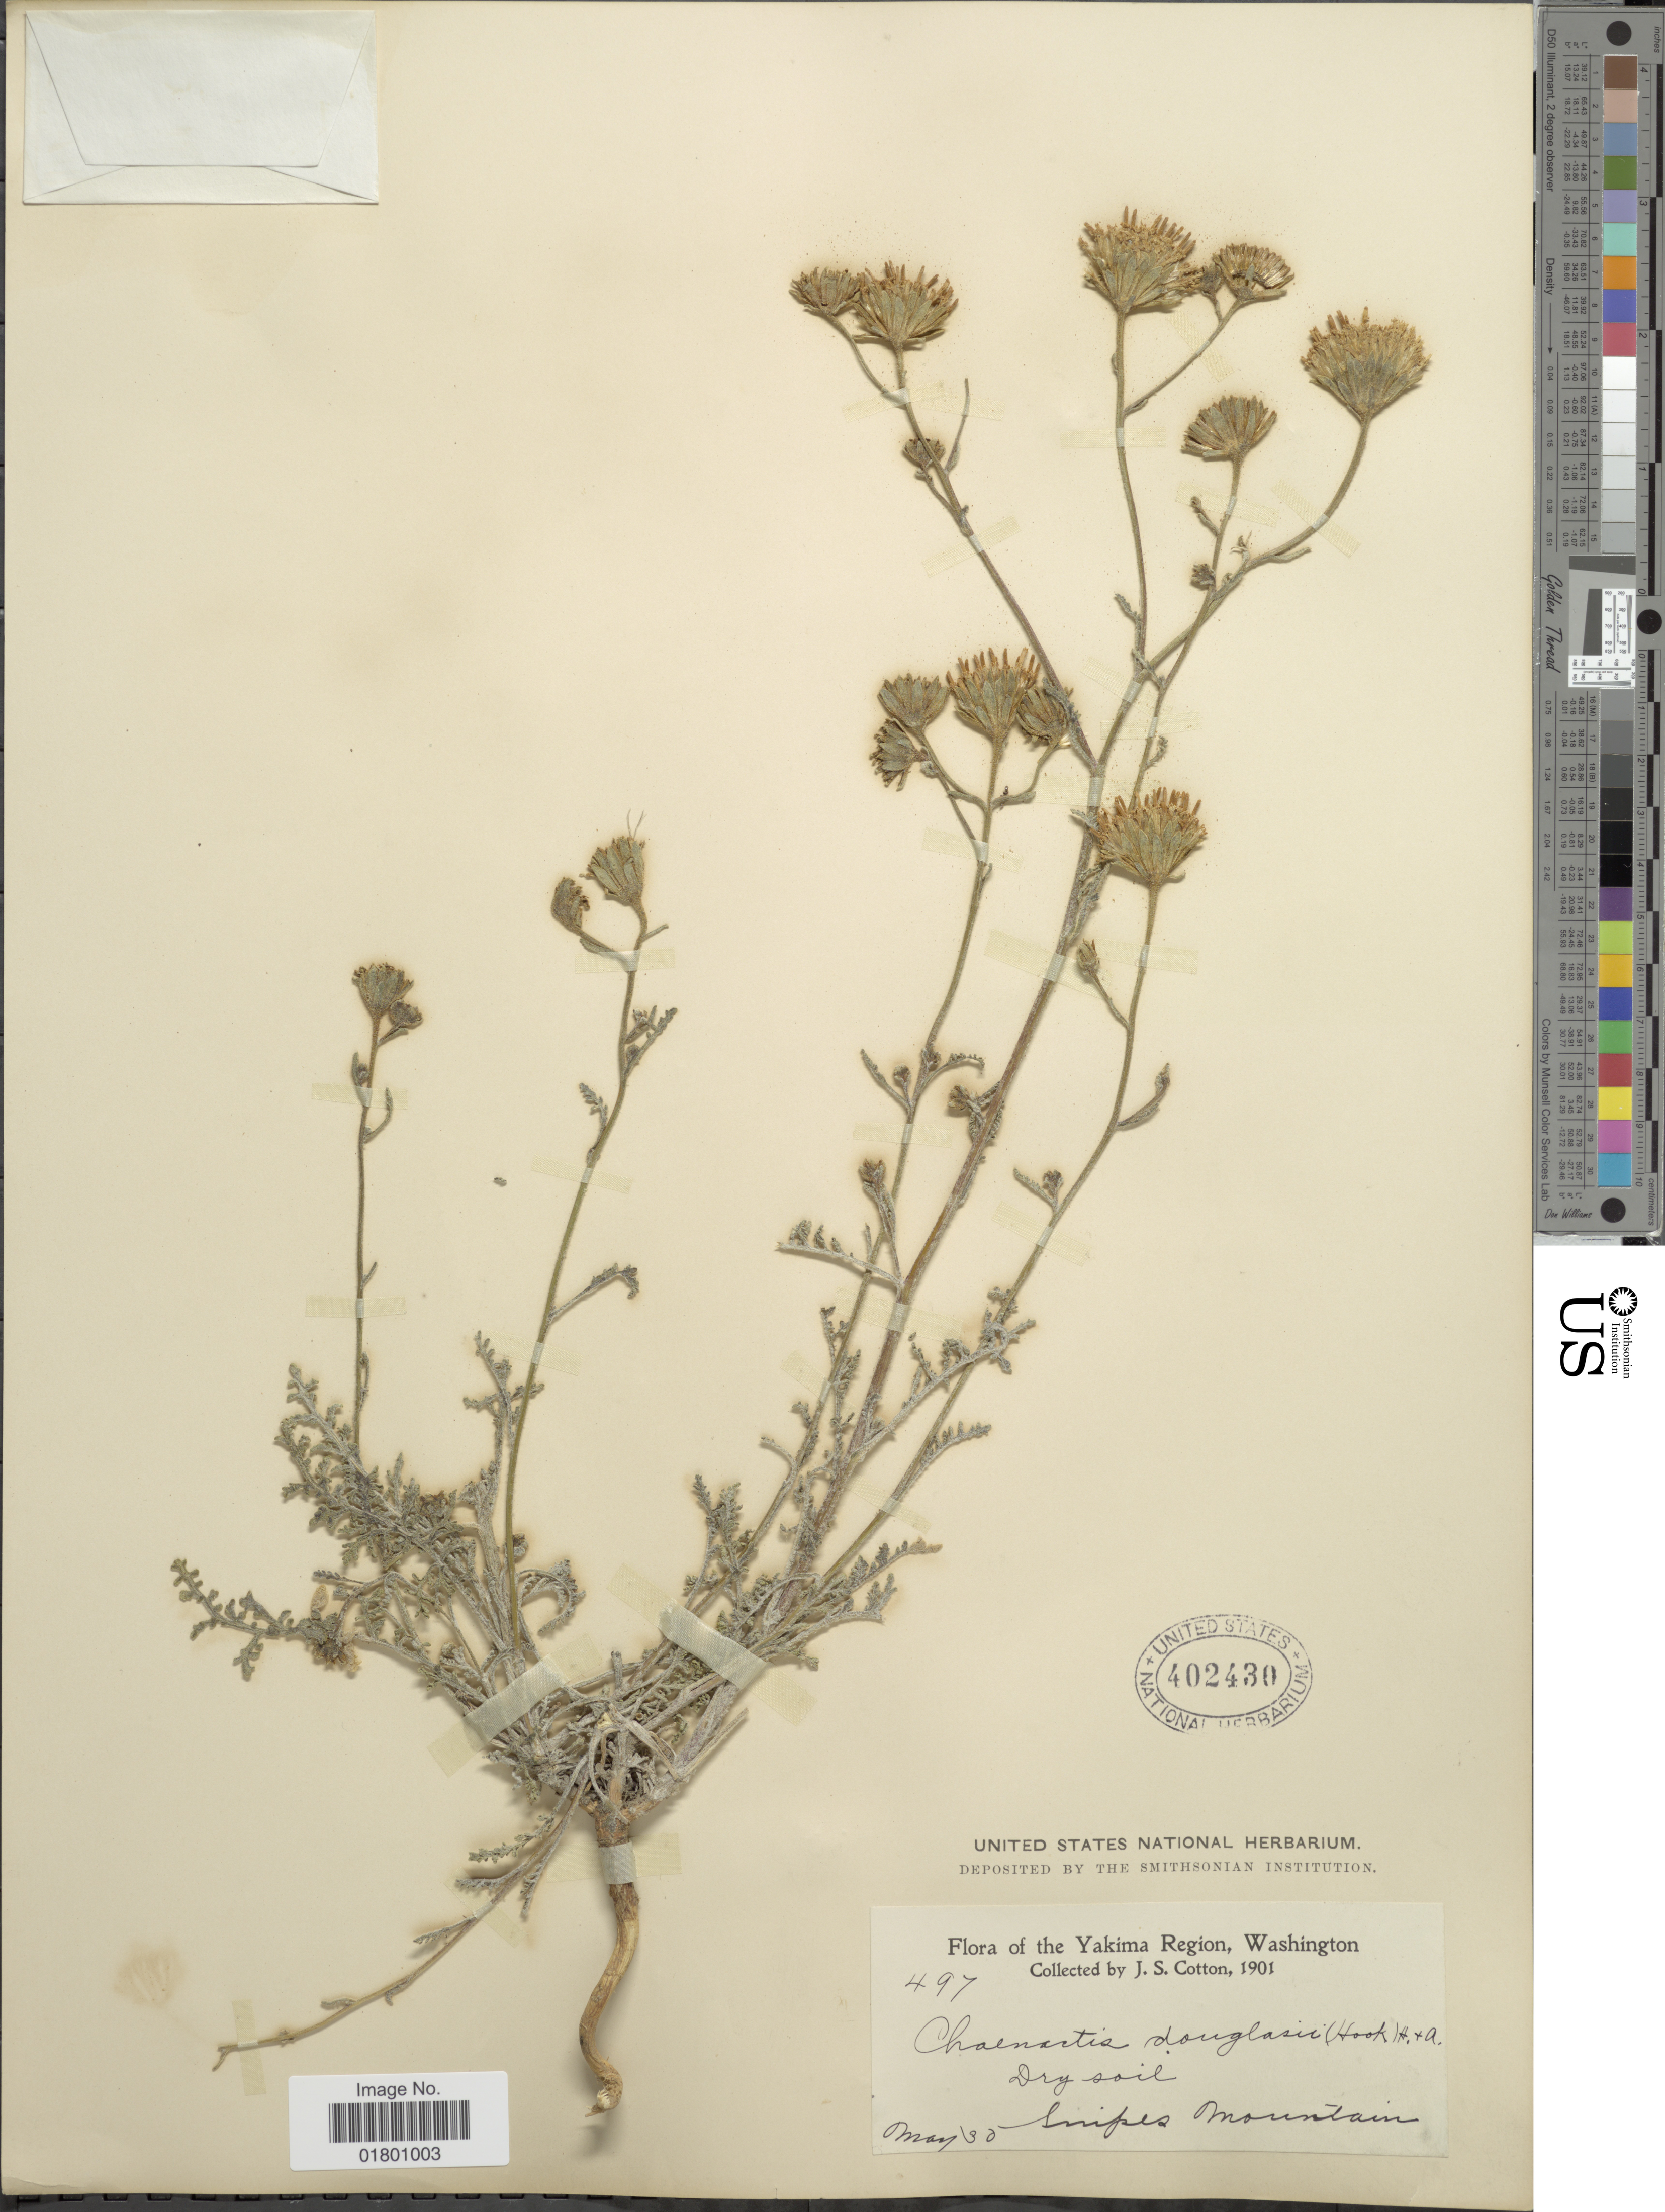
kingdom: Plantae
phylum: Tracheophyta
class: Magnoliopsida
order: Asterales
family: Asteraceae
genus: Chaenactis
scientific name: Chaenactis douglasii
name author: Hook. & Arn.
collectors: J. S. Cotton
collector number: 497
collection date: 1901-05-30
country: United States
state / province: Washington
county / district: Yakima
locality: Yakima Region, Dry soil, Snipes Mountain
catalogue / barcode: US 402430